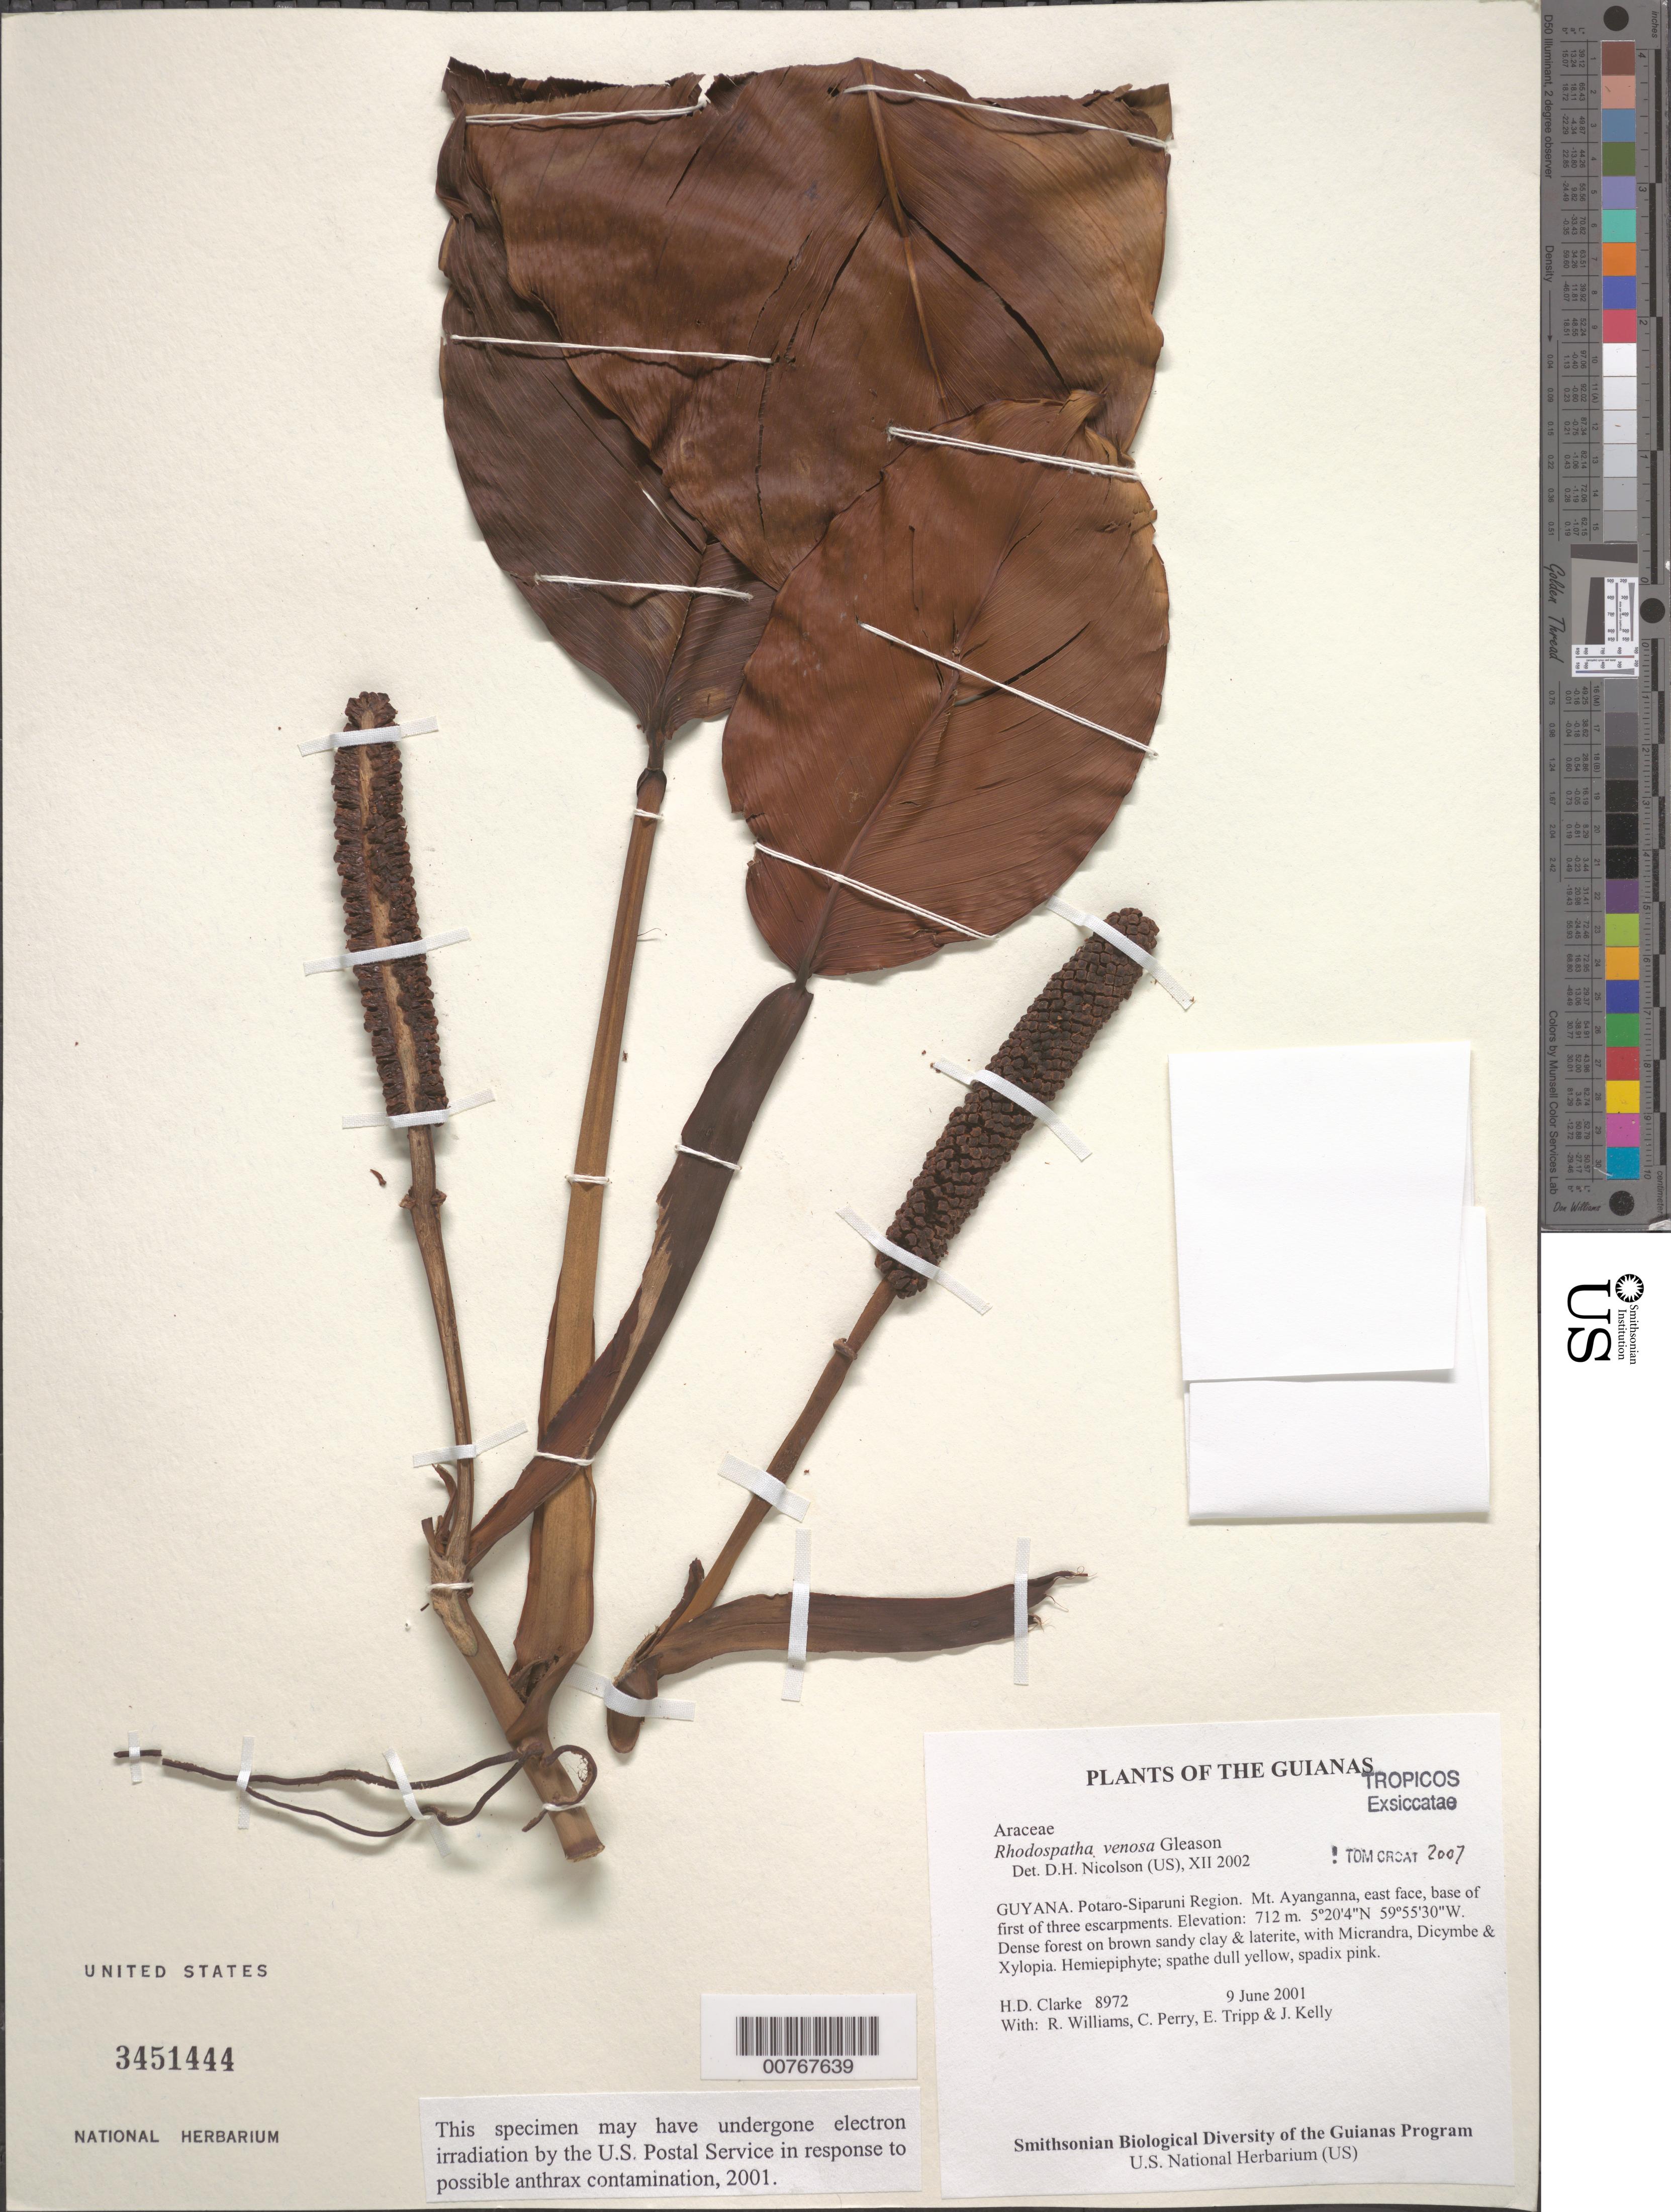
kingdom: Plantae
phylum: Tracheophyta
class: Liliopsida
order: Alismatales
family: Araceae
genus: Rhodospatha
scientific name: Rhodospatha venosa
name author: Gleason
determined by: Nicolson, Dan H.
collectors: H. D. Clarke, R. Williams, C. Perry, E. Tripp & J. Kelly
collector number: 8972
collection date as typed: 9 June 2001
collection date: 2001-06-09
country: Guyana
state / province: Potaro-Siparuni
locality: Mt. Ayanganna, east face, base of first of three escarpments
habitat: Dense forest on brown sandy clay & laterite, with Micrandra, Dicymbe & Xylopia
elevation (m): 712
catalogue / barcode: US 3451444